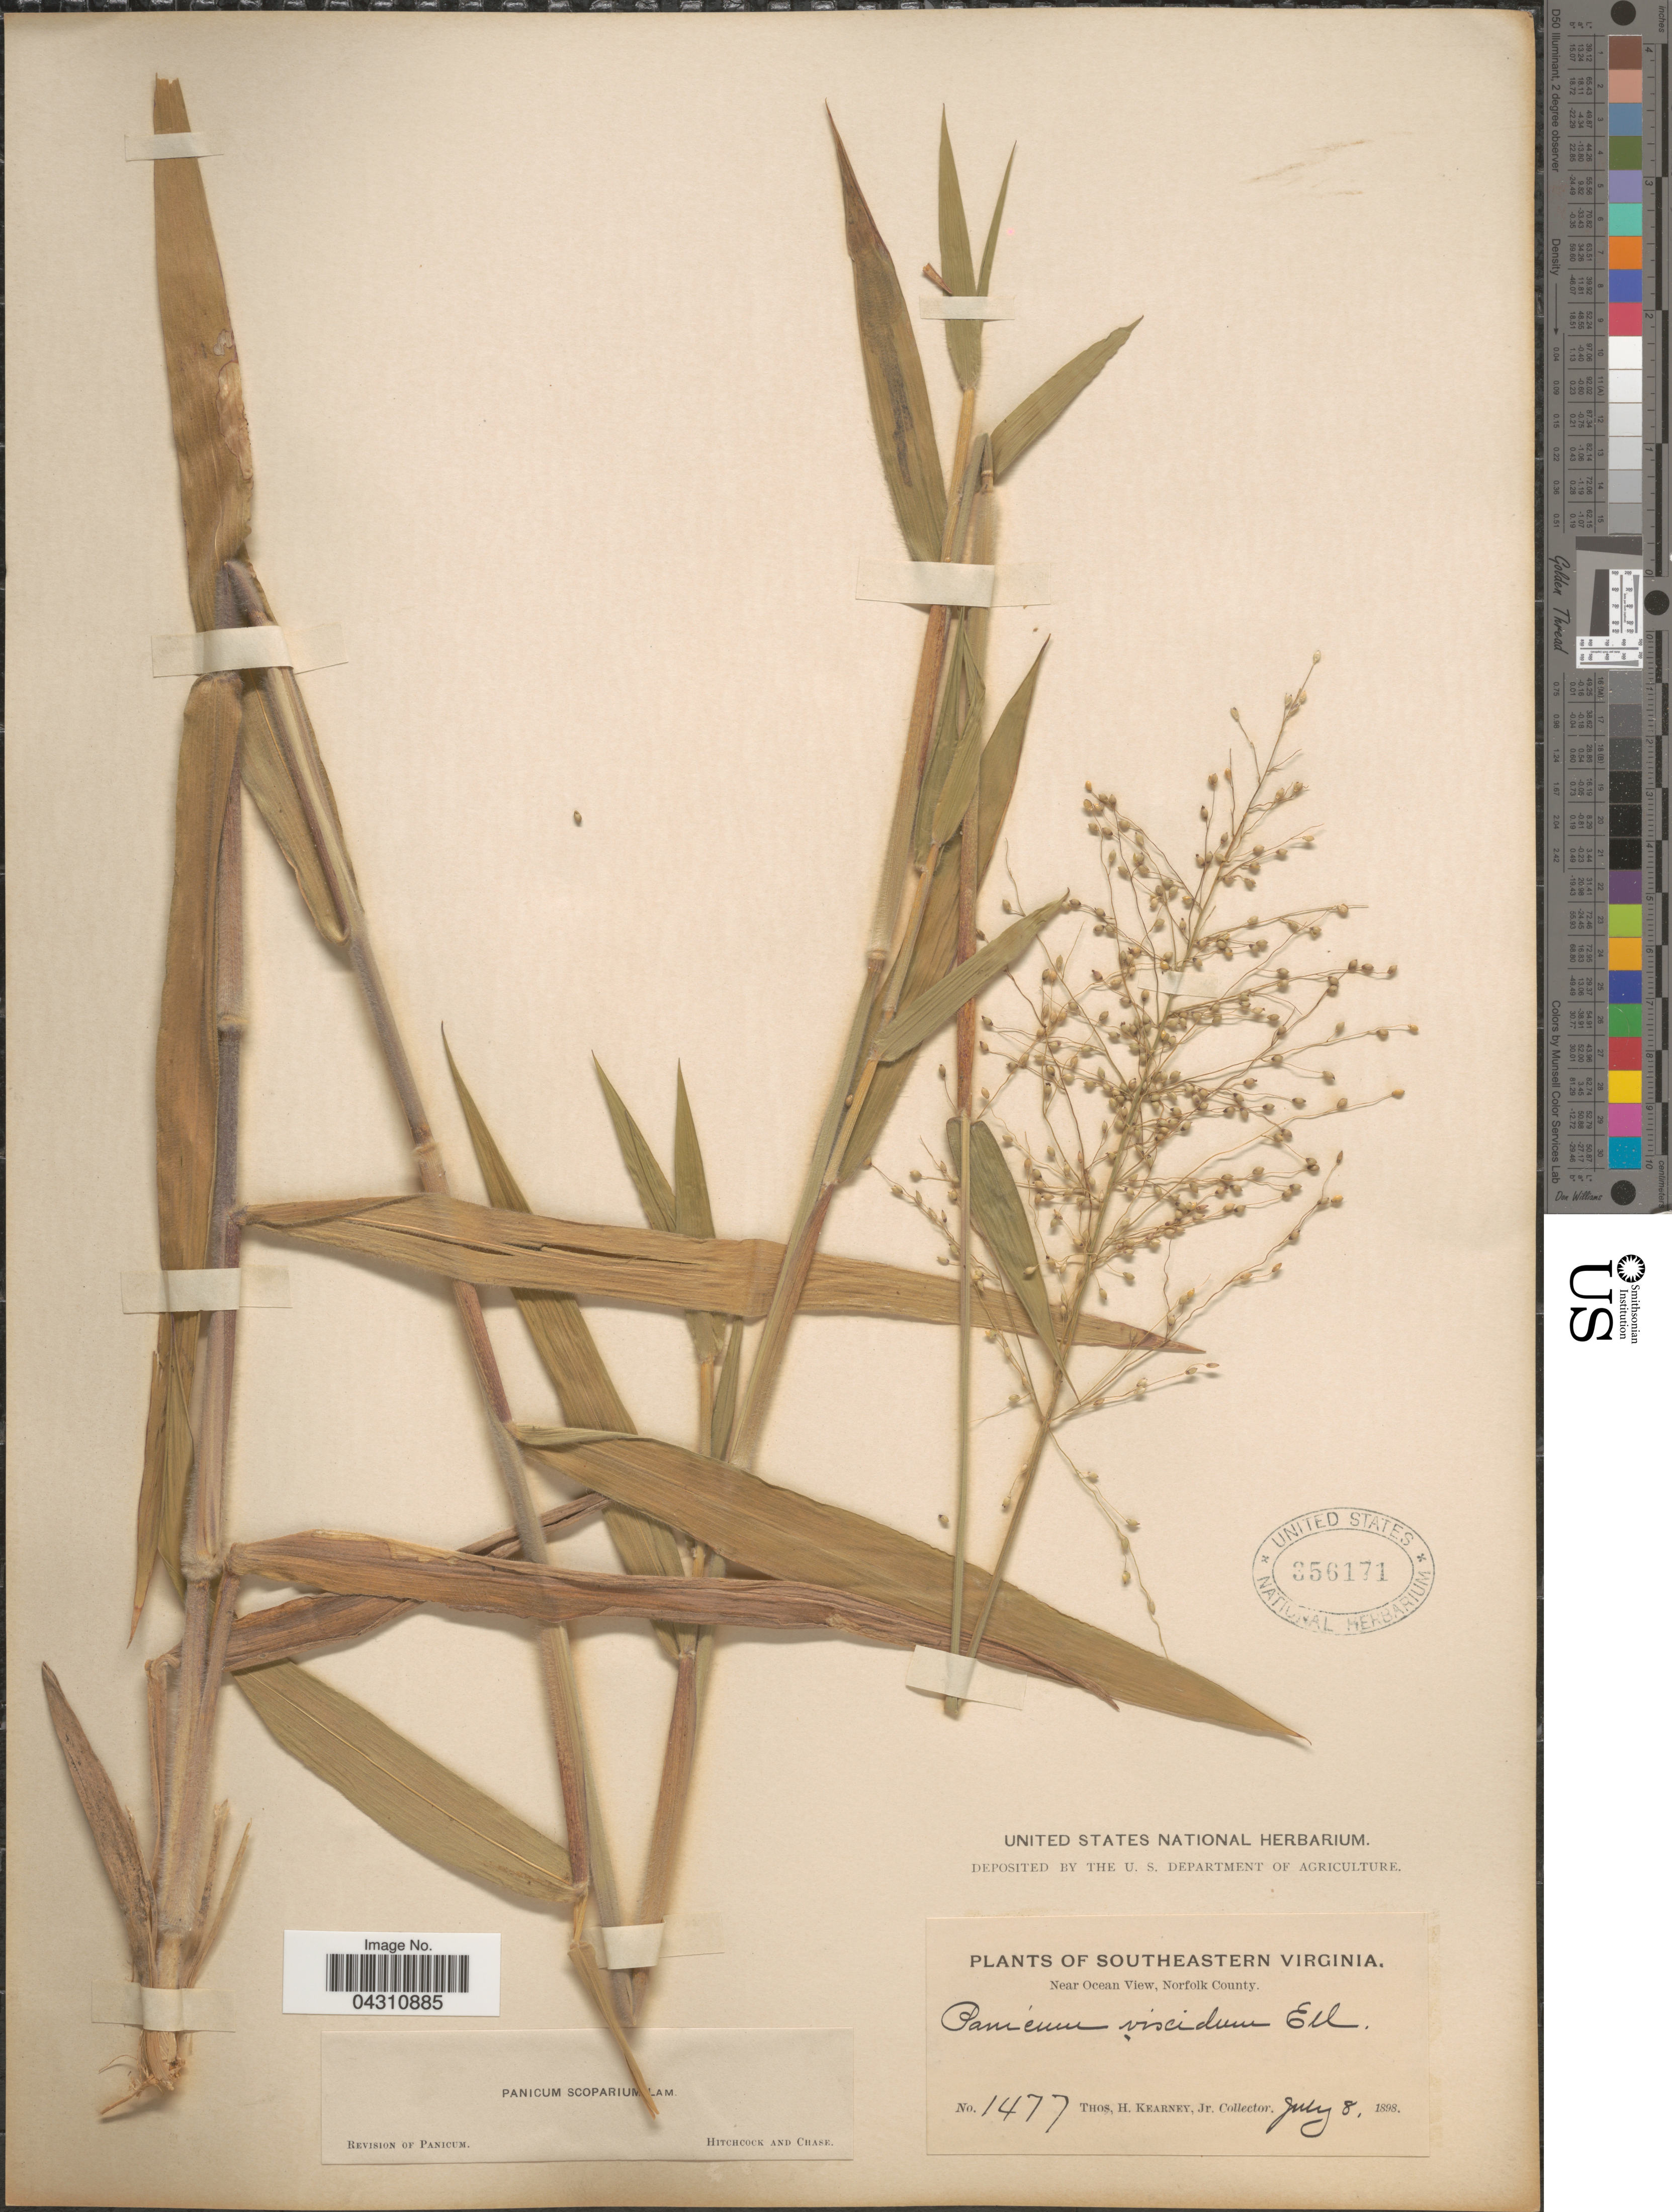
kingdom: Plantae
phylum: Tracheophyta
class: Liliopsida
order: Poales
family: Poaceae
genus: Dichanthelium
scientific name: Dichanthelium scoparium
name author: (Lam.) Gould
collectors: T. H. Kearney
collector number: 1477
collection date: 1898-07-08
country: United States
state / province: Virginia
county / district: City of Norfolk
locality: Southeastern Virginia. Near Ocean View, Norfolk County.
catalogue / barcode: US 356171